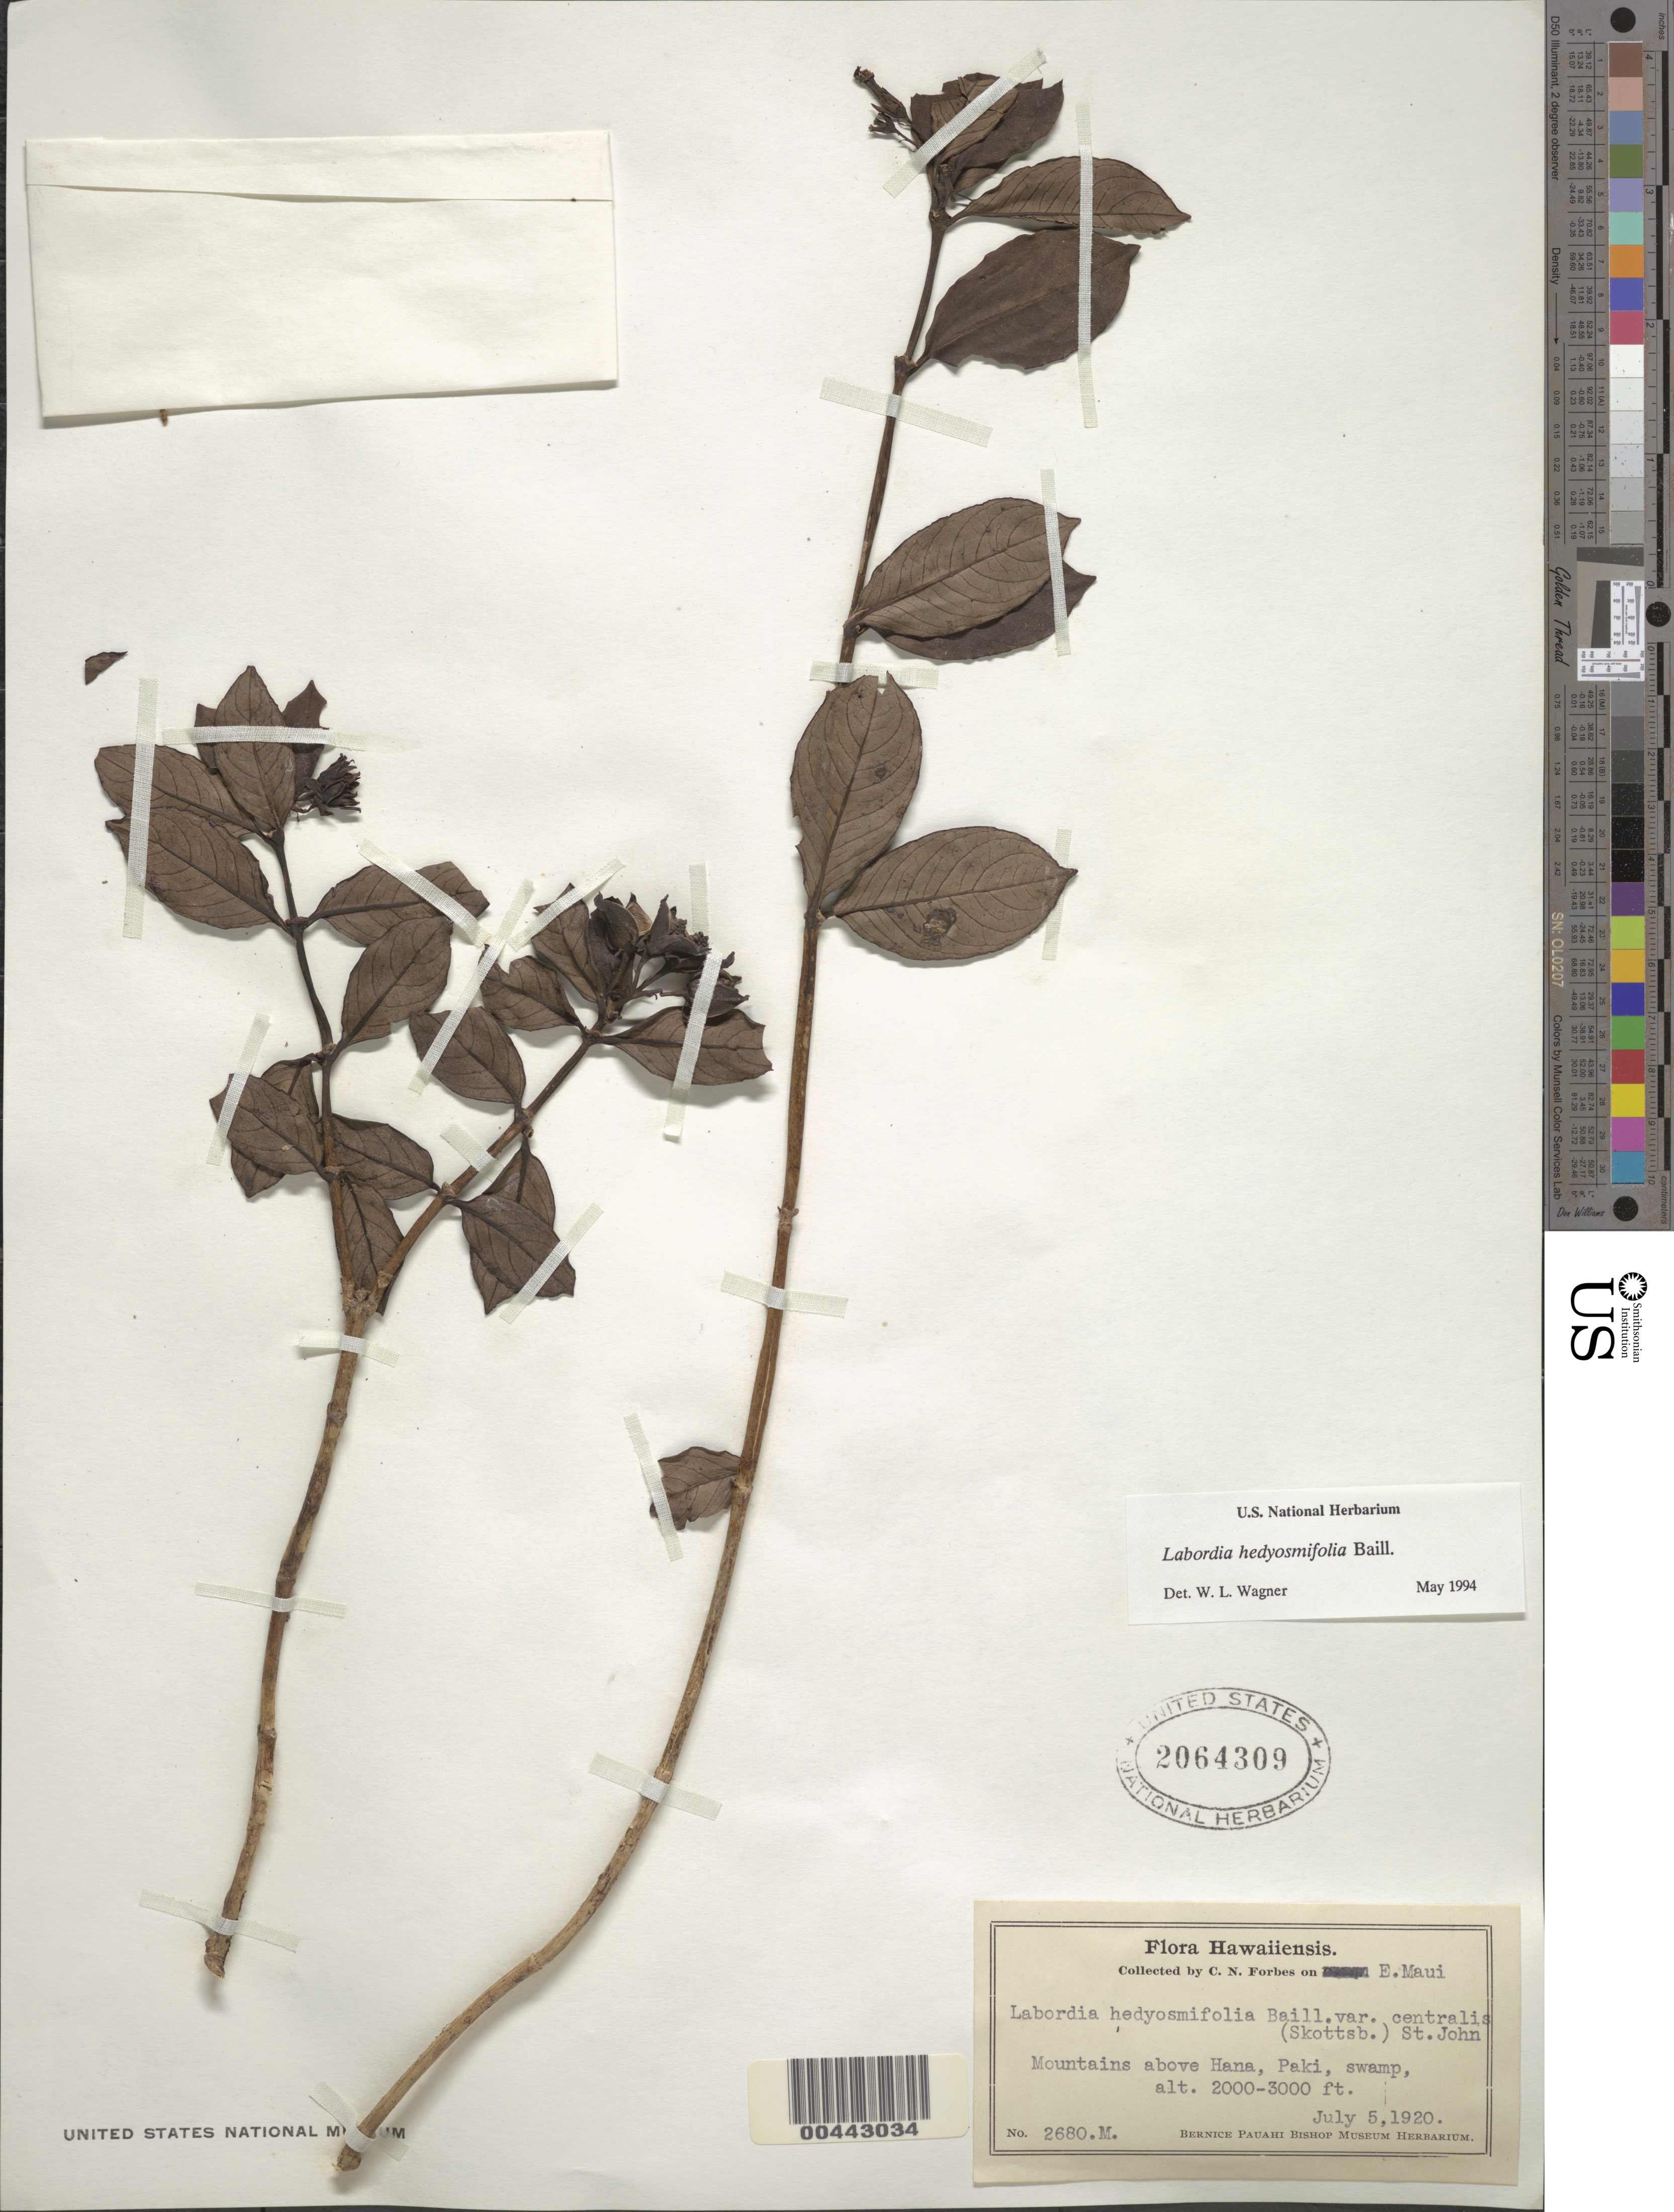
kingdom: Plantae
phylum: Tracheophyta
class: Magnoliopsida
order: Gentianales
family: Loganiaceae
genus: Geniostoma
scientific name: Geniostoma hedyosmifolium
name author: (Baill.) Byng & Christenh.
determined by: Wagner, W. L., (BOT), Smithsonian Institution - National Museum of Natural History (UNITED STATES)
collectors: C. N. Forbes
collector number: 2680.M.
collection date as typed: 5 Jul 1920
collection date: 1920-07-05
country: United States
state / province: Hawaii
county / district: Maui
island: Maui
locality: East Maui, Mountains above Hana, Paki.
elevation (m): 610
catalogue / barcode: US 2064309